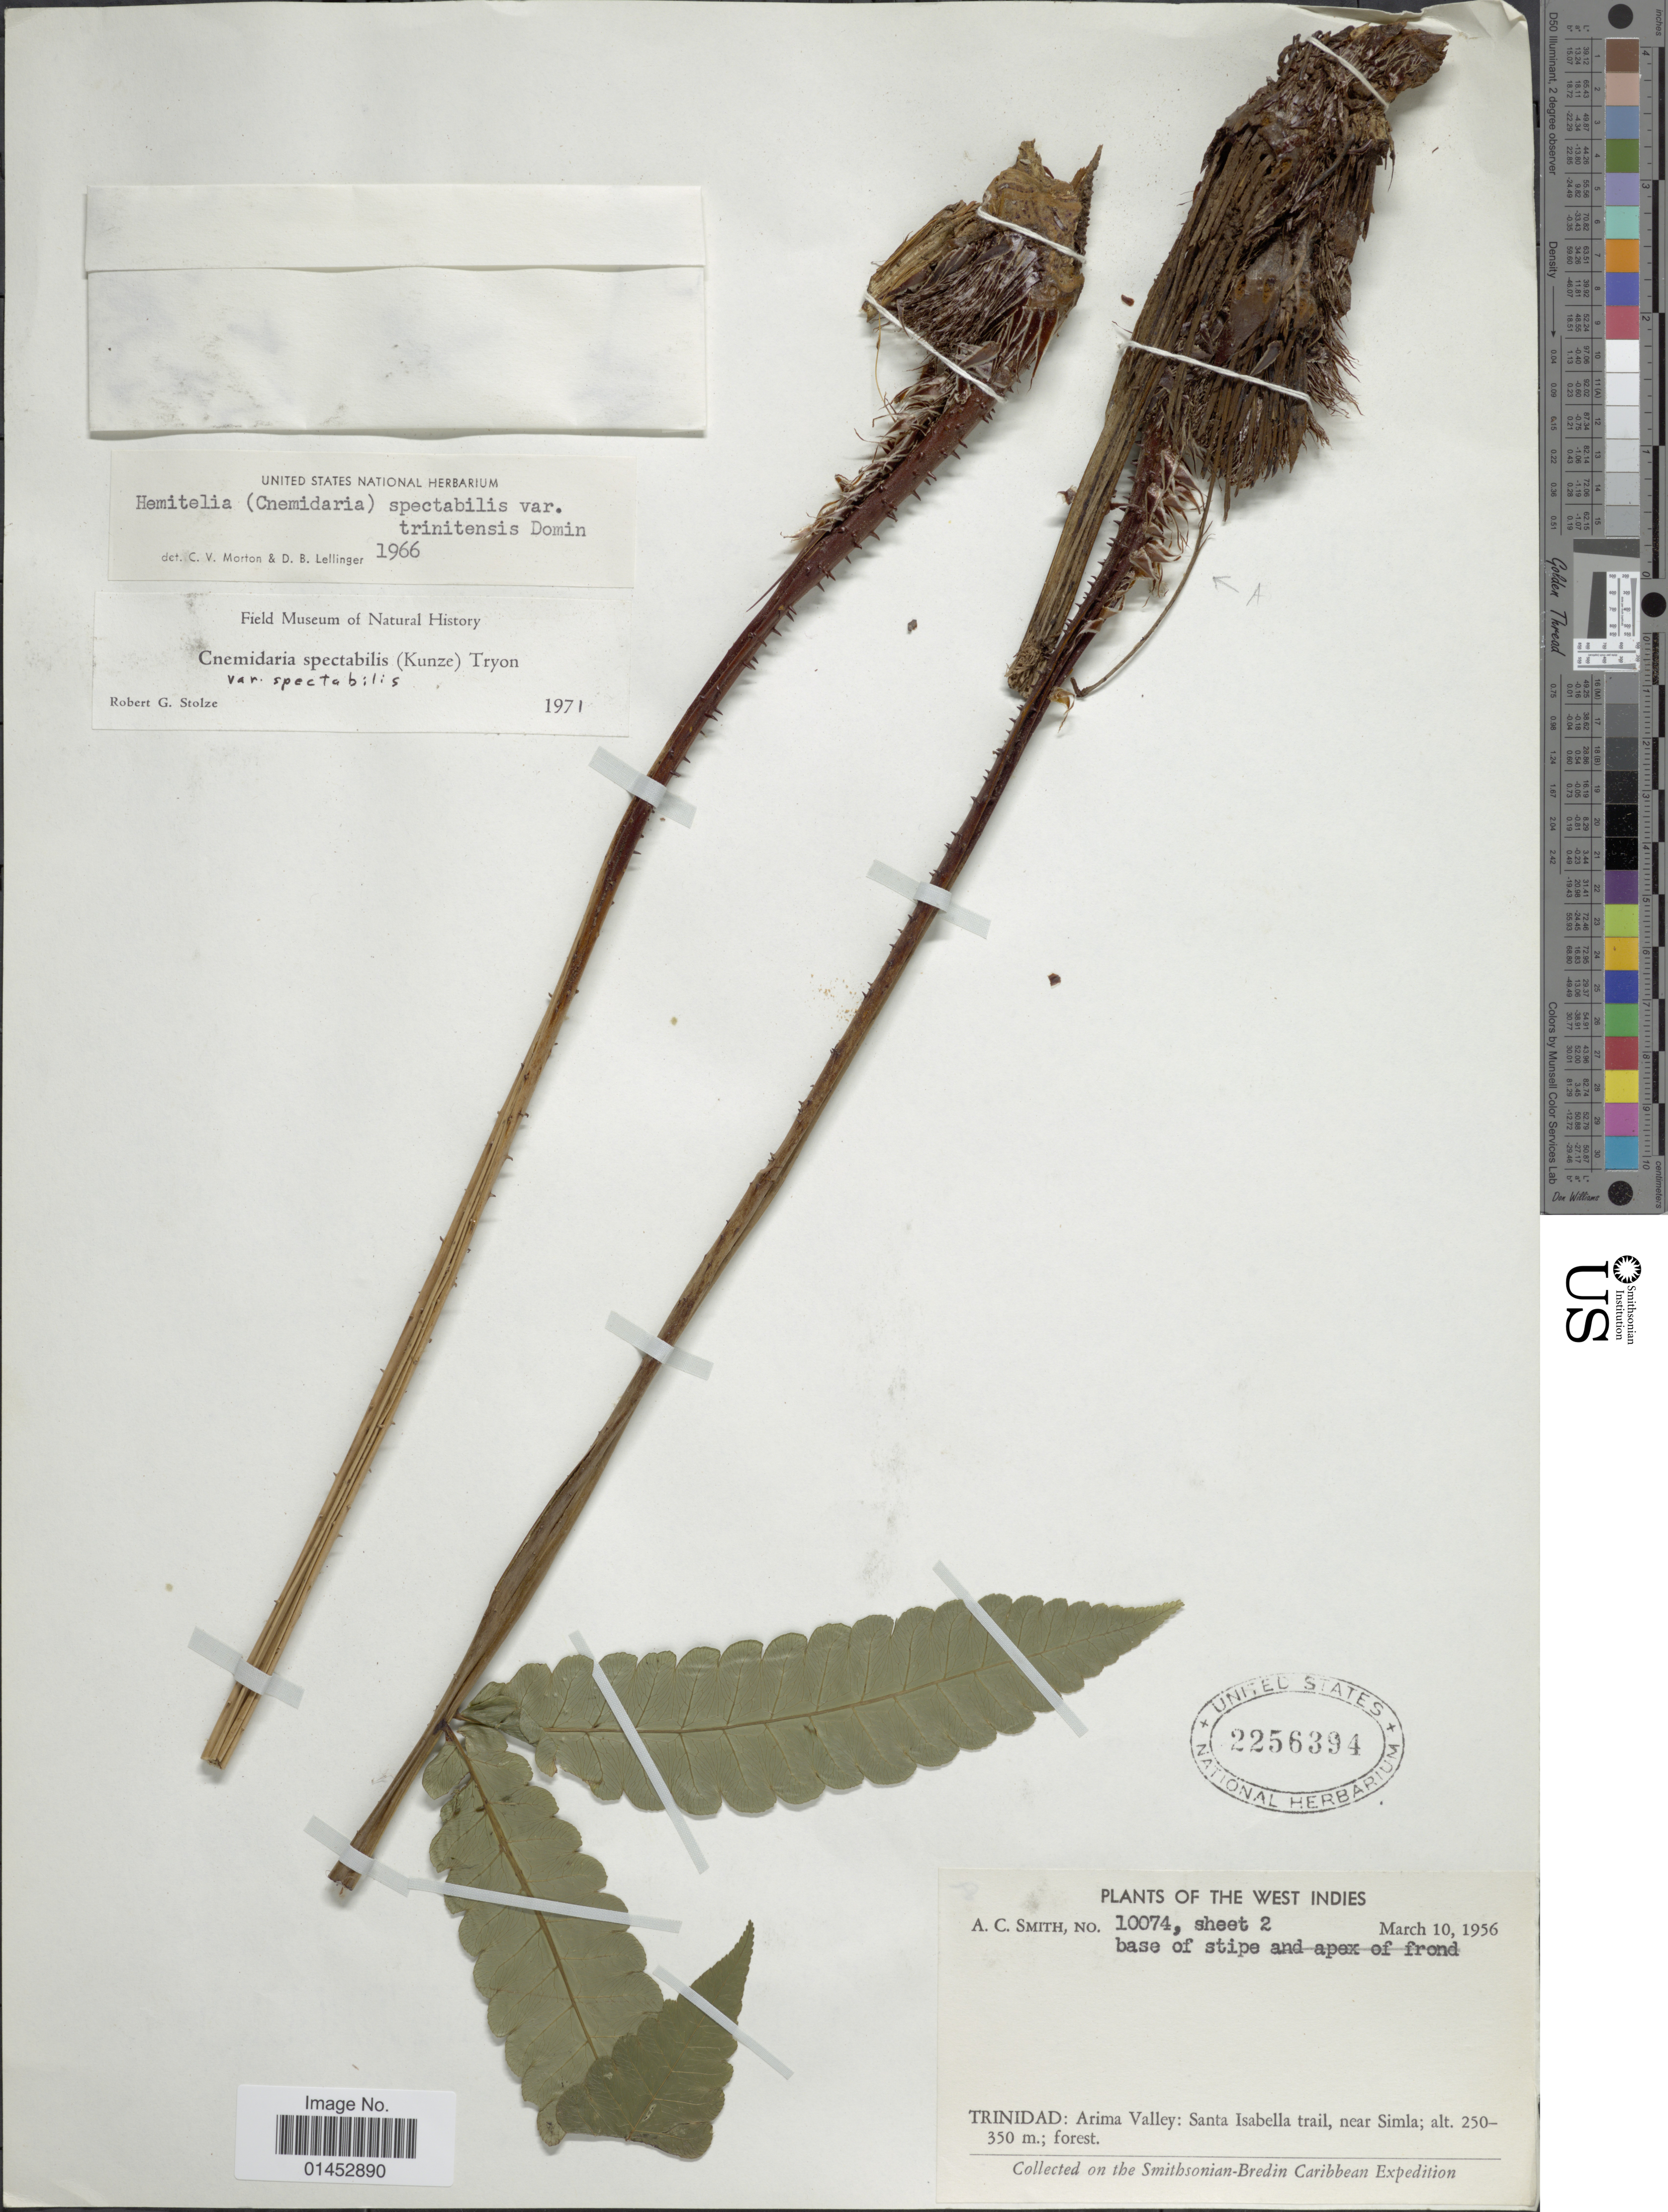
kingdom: Plantae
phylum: Tracheophyta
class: Polypodiopsida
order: Cyatheales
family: Cyatheaceae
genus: Cyathea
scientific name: Cyathea spectabilis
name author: (Kunze) Domin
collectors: A. C. Smith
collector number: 10074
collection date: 1956-03-10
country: Trinidad and Tobago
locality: The West Indies, Trinidad: Arima Valley: Santa Isabel trail, near Simla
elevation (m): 250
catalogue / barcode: US 2256394